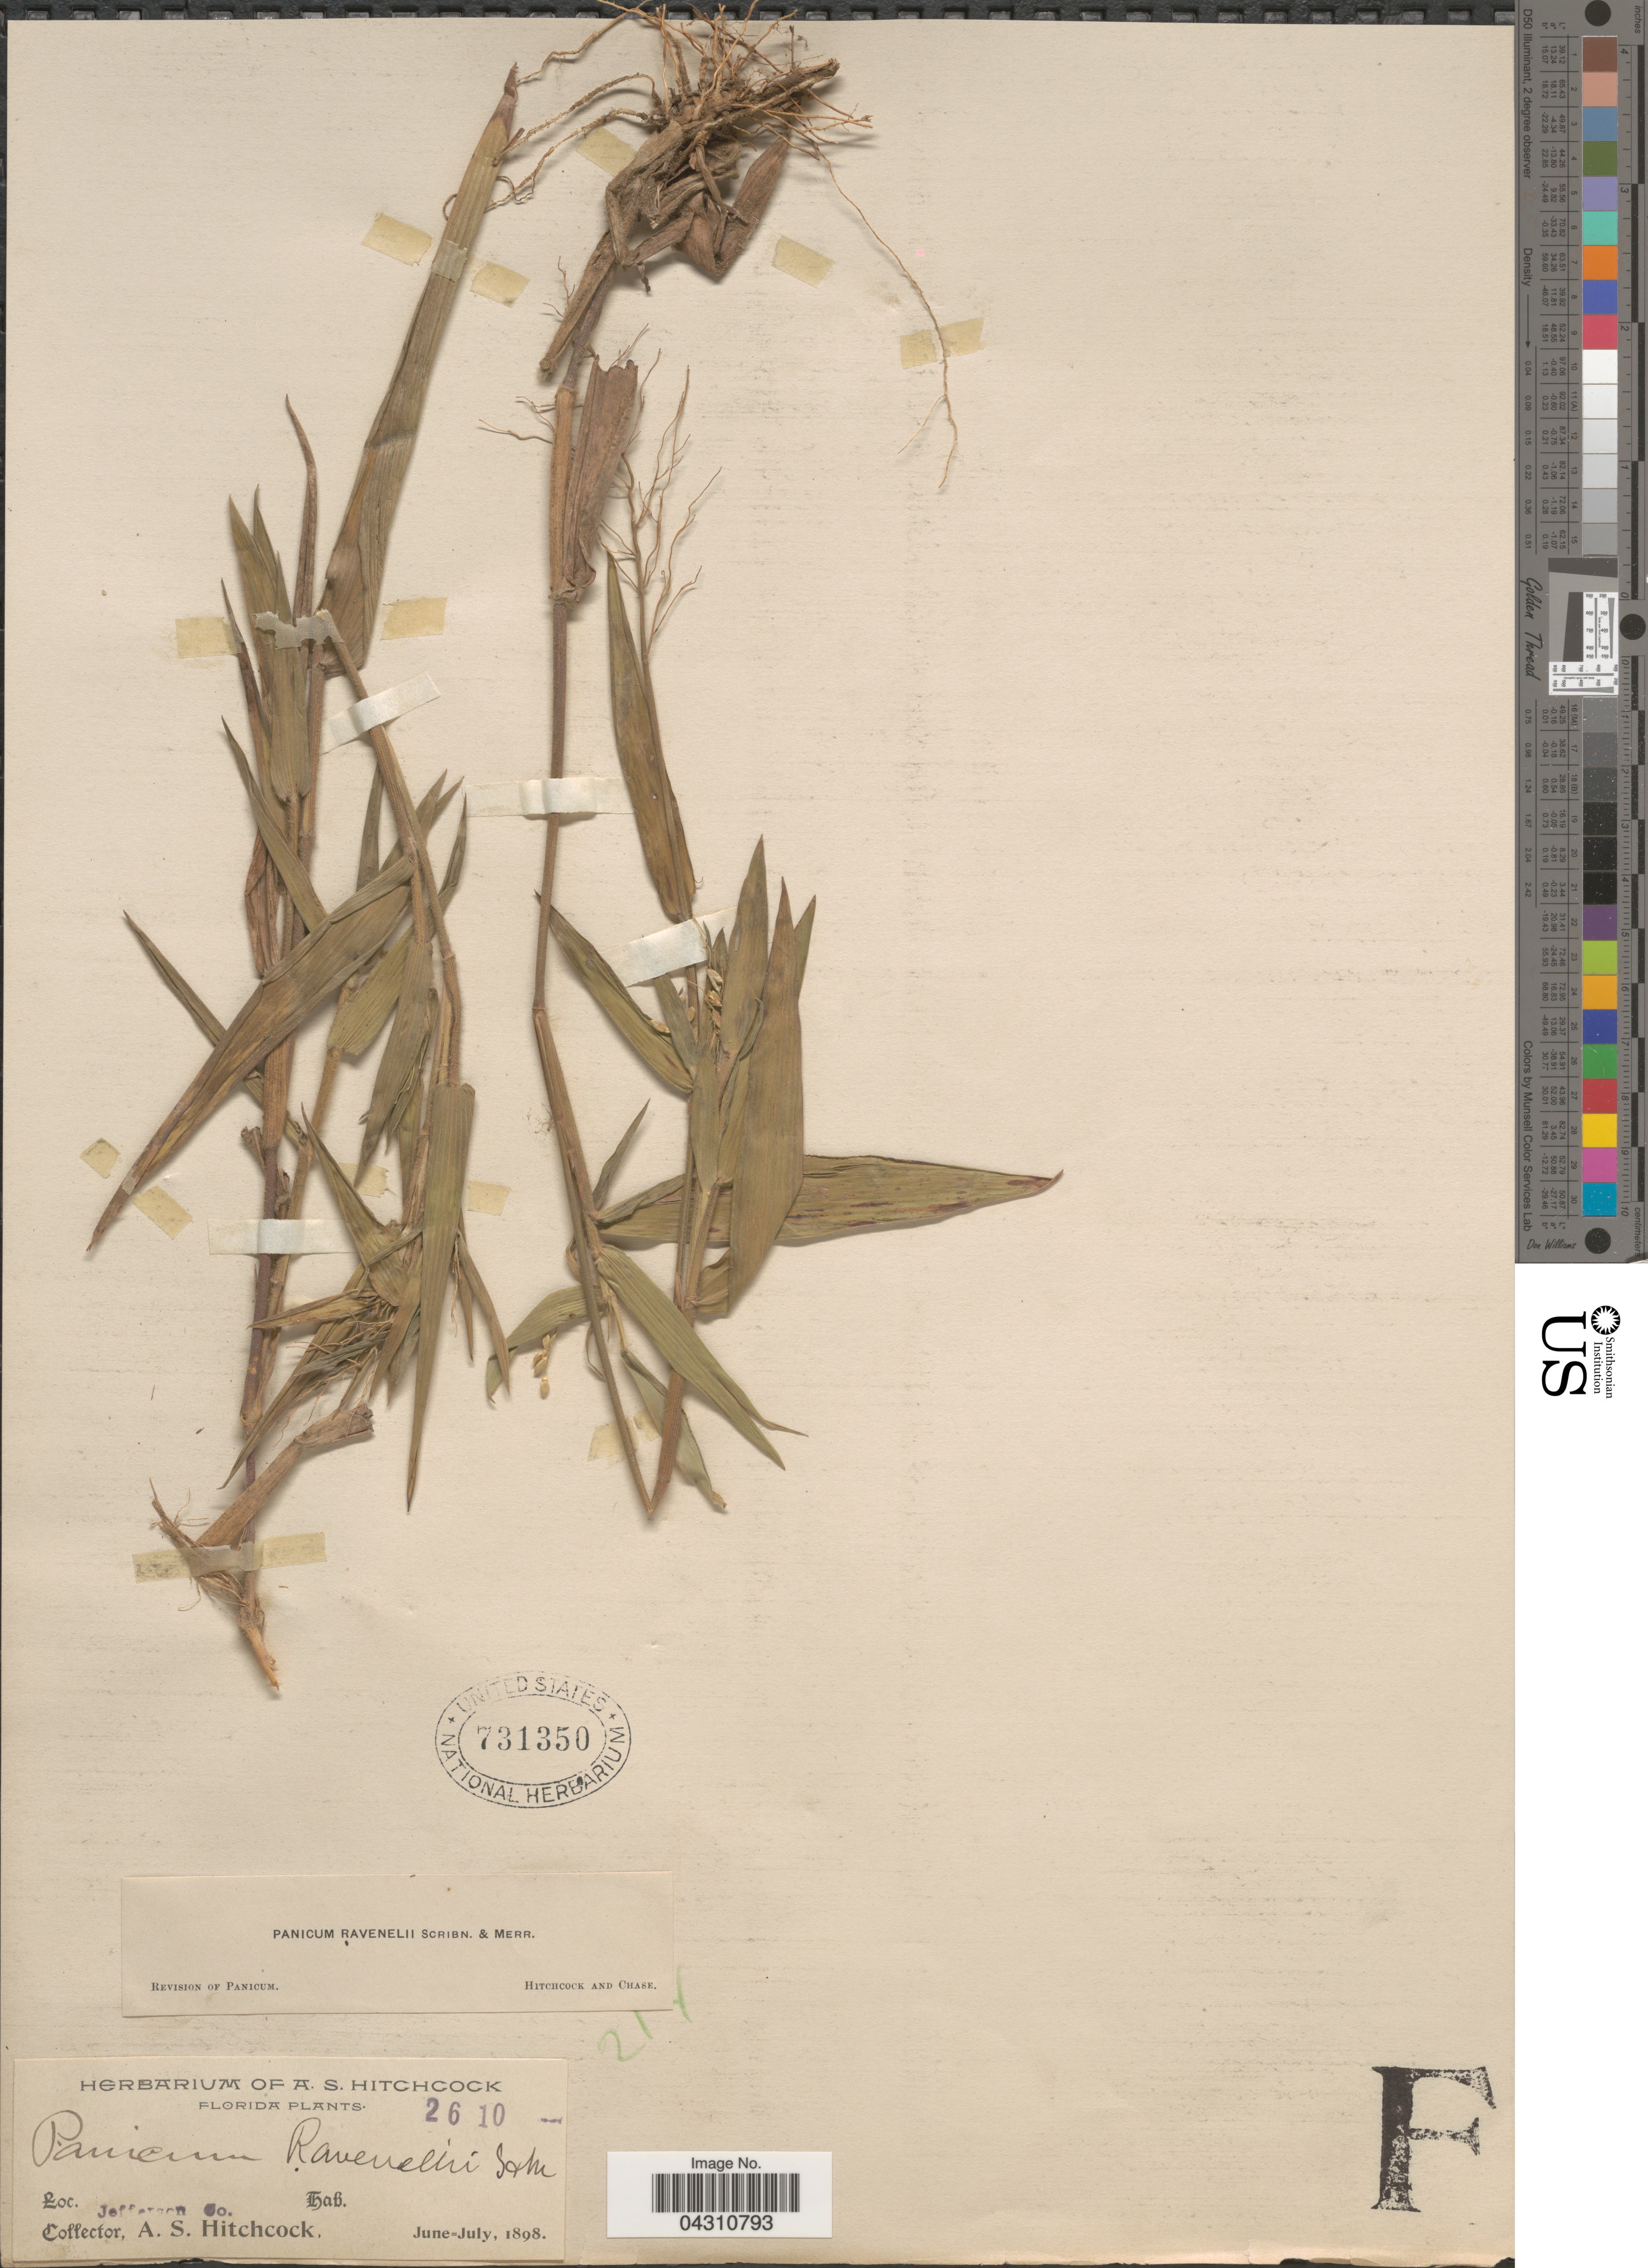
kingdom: Plantae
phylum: Tracheophyta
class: Liliopsida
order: Poales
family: Poaceae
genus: Dichanthelium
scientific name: Dichanthelium ravenelii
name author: (Scribn. & Merr.) Gould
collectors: A. S. Hitchcock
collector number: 2610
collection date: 1898-06/1898-07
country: United States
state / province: Florida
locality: Jefferson Co.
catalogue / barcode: US 731350